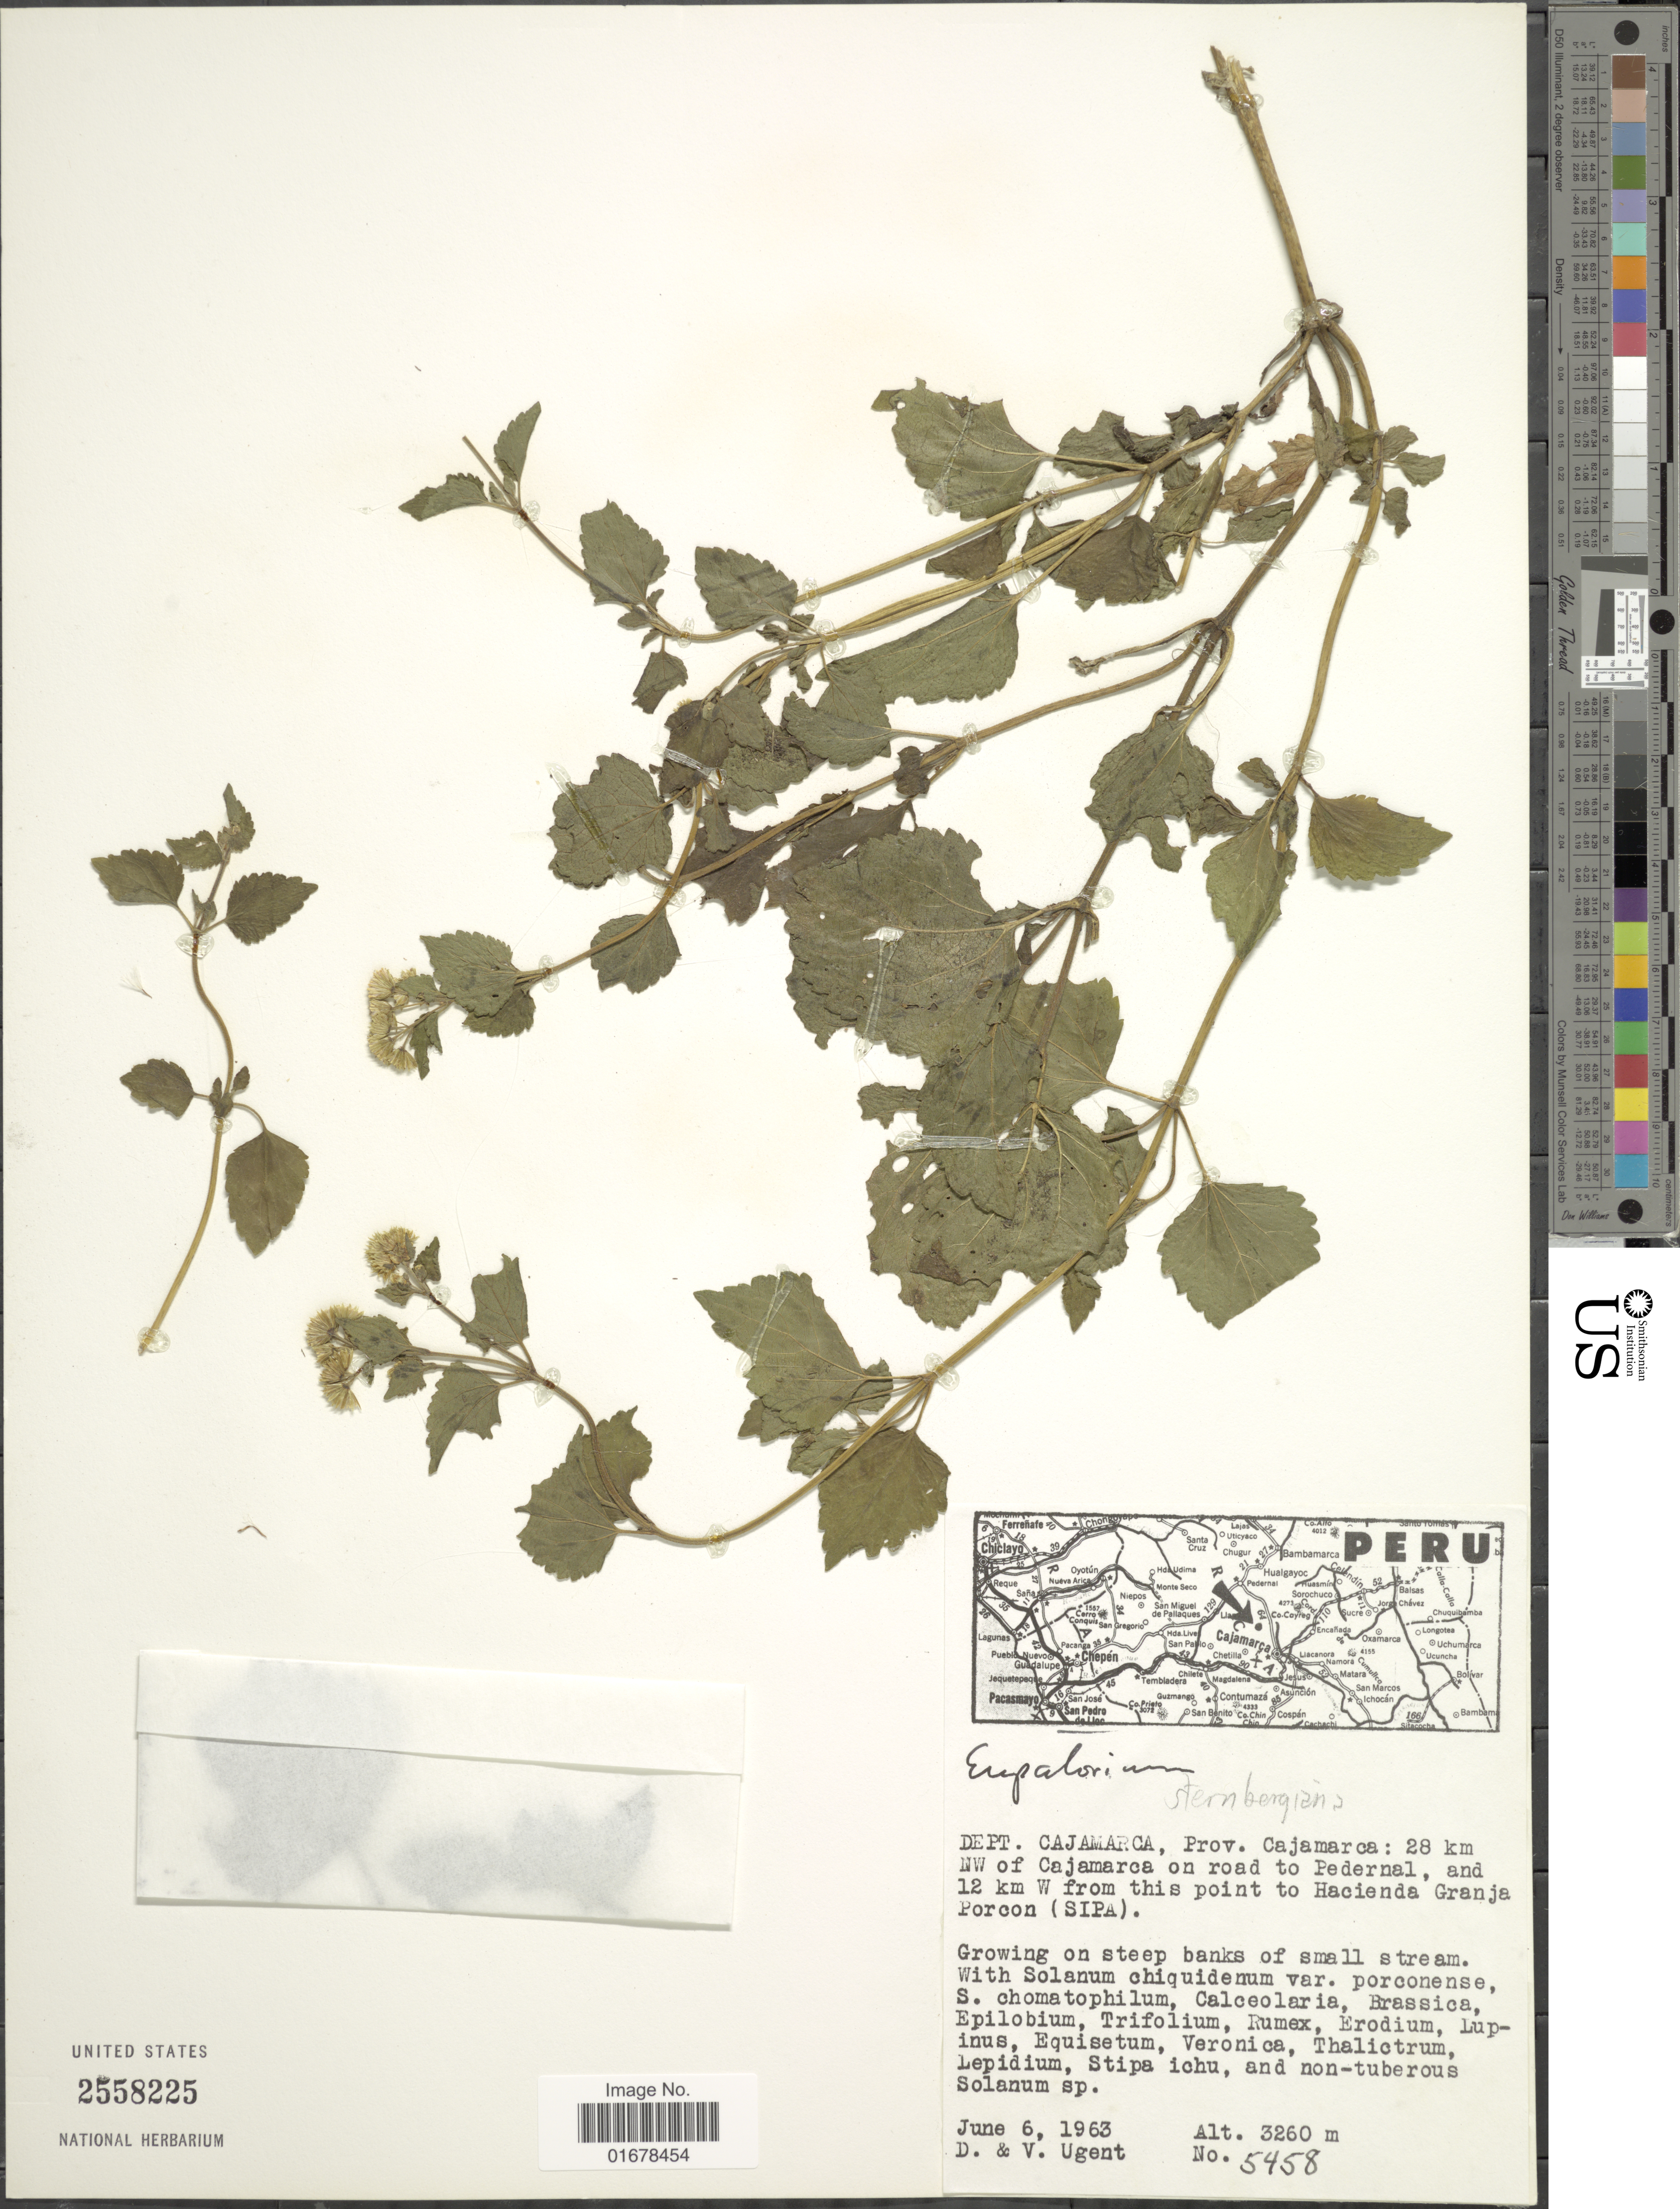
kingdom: Plantae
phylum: Tracheophyta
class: Magnoliopsida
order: Asterales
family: Asteraceae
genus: Ageratina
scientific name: Ageratina sternbergiana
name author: (DC.) R.M. King & H. Rob.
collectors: D. Ugent & V. Ugent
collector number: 5458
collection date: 1963-06-06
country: Peru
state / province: Cajamarca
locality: Dept. Cajamarca, Prov. Cajamarca: 28 km NW of Cajamarca on road to Pedernal, and 12 km W from this point to Hacienda Granja Porcon (SIPA)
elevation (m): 3260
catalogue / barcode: US 2558225